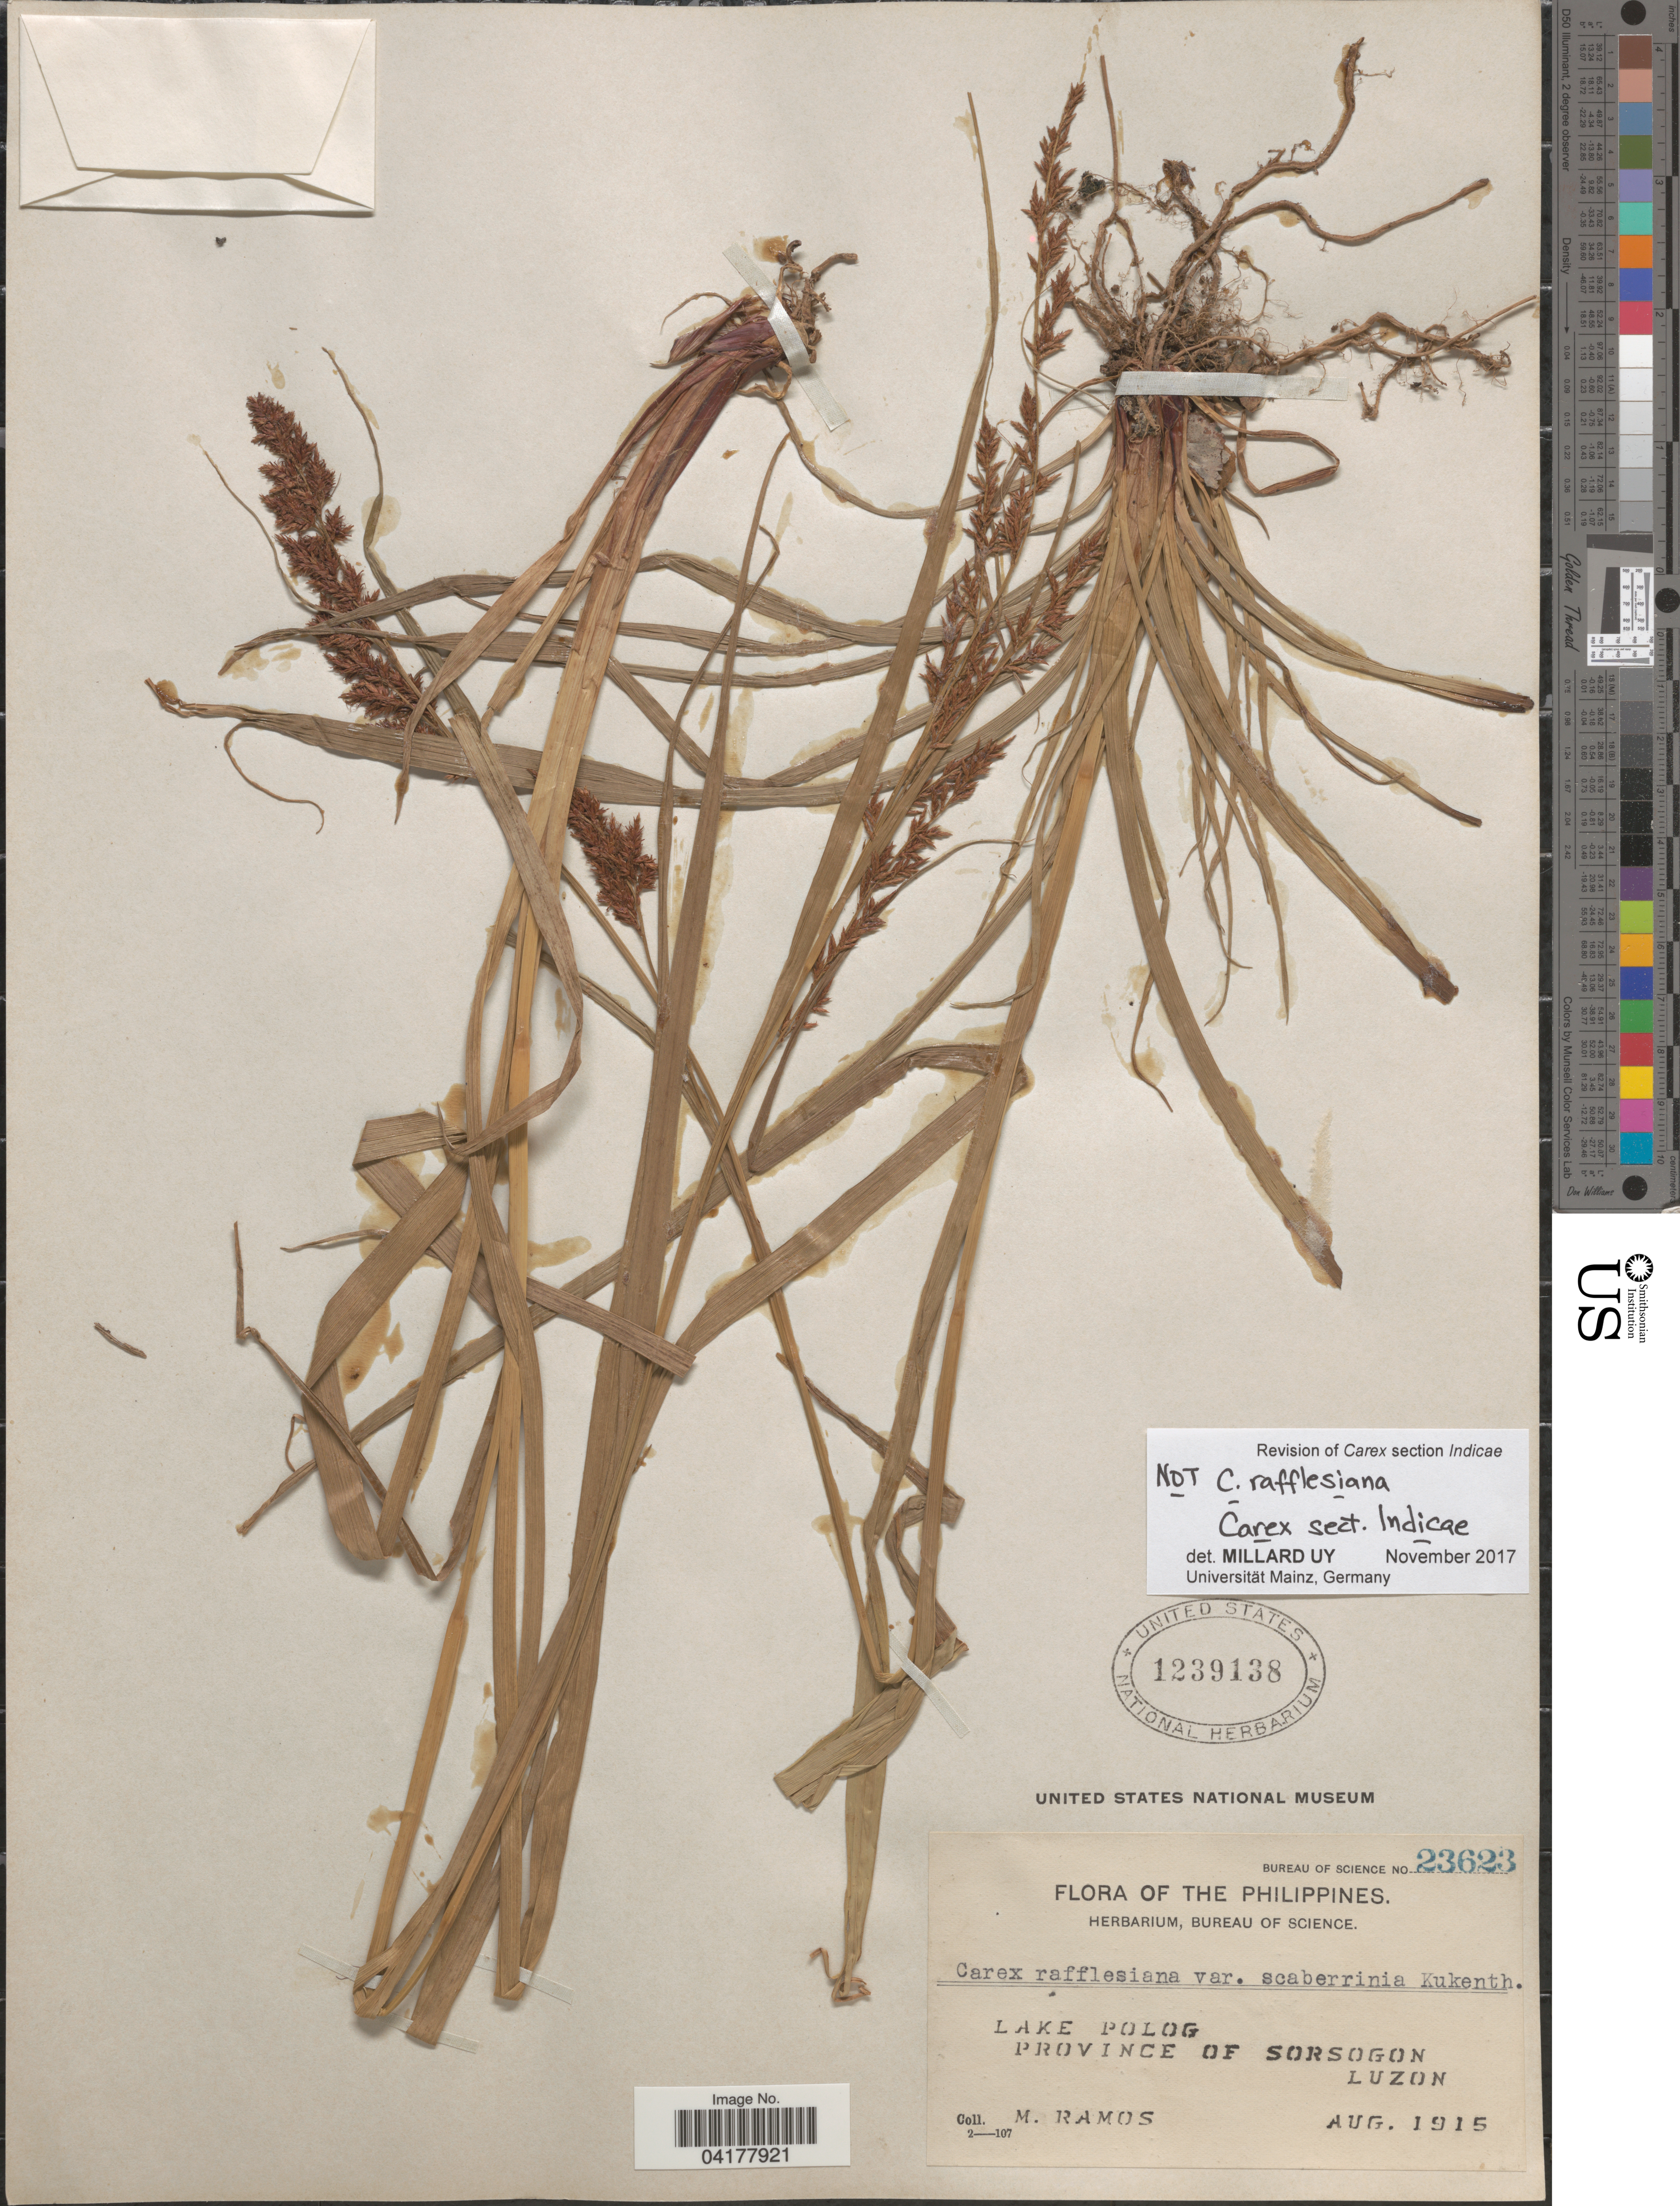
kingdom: Plantae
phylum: Tracheophyta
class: Liliopsida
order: Poales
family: Cyperaceae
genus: Carex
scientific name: Carex sp.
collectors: M. Ramos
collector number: Bureau of Science 23623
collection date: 1915-08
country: Philippines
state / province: Bicol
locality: Lake Polog. Province of Sorsogon. Luzon.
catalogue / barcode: US 1239138